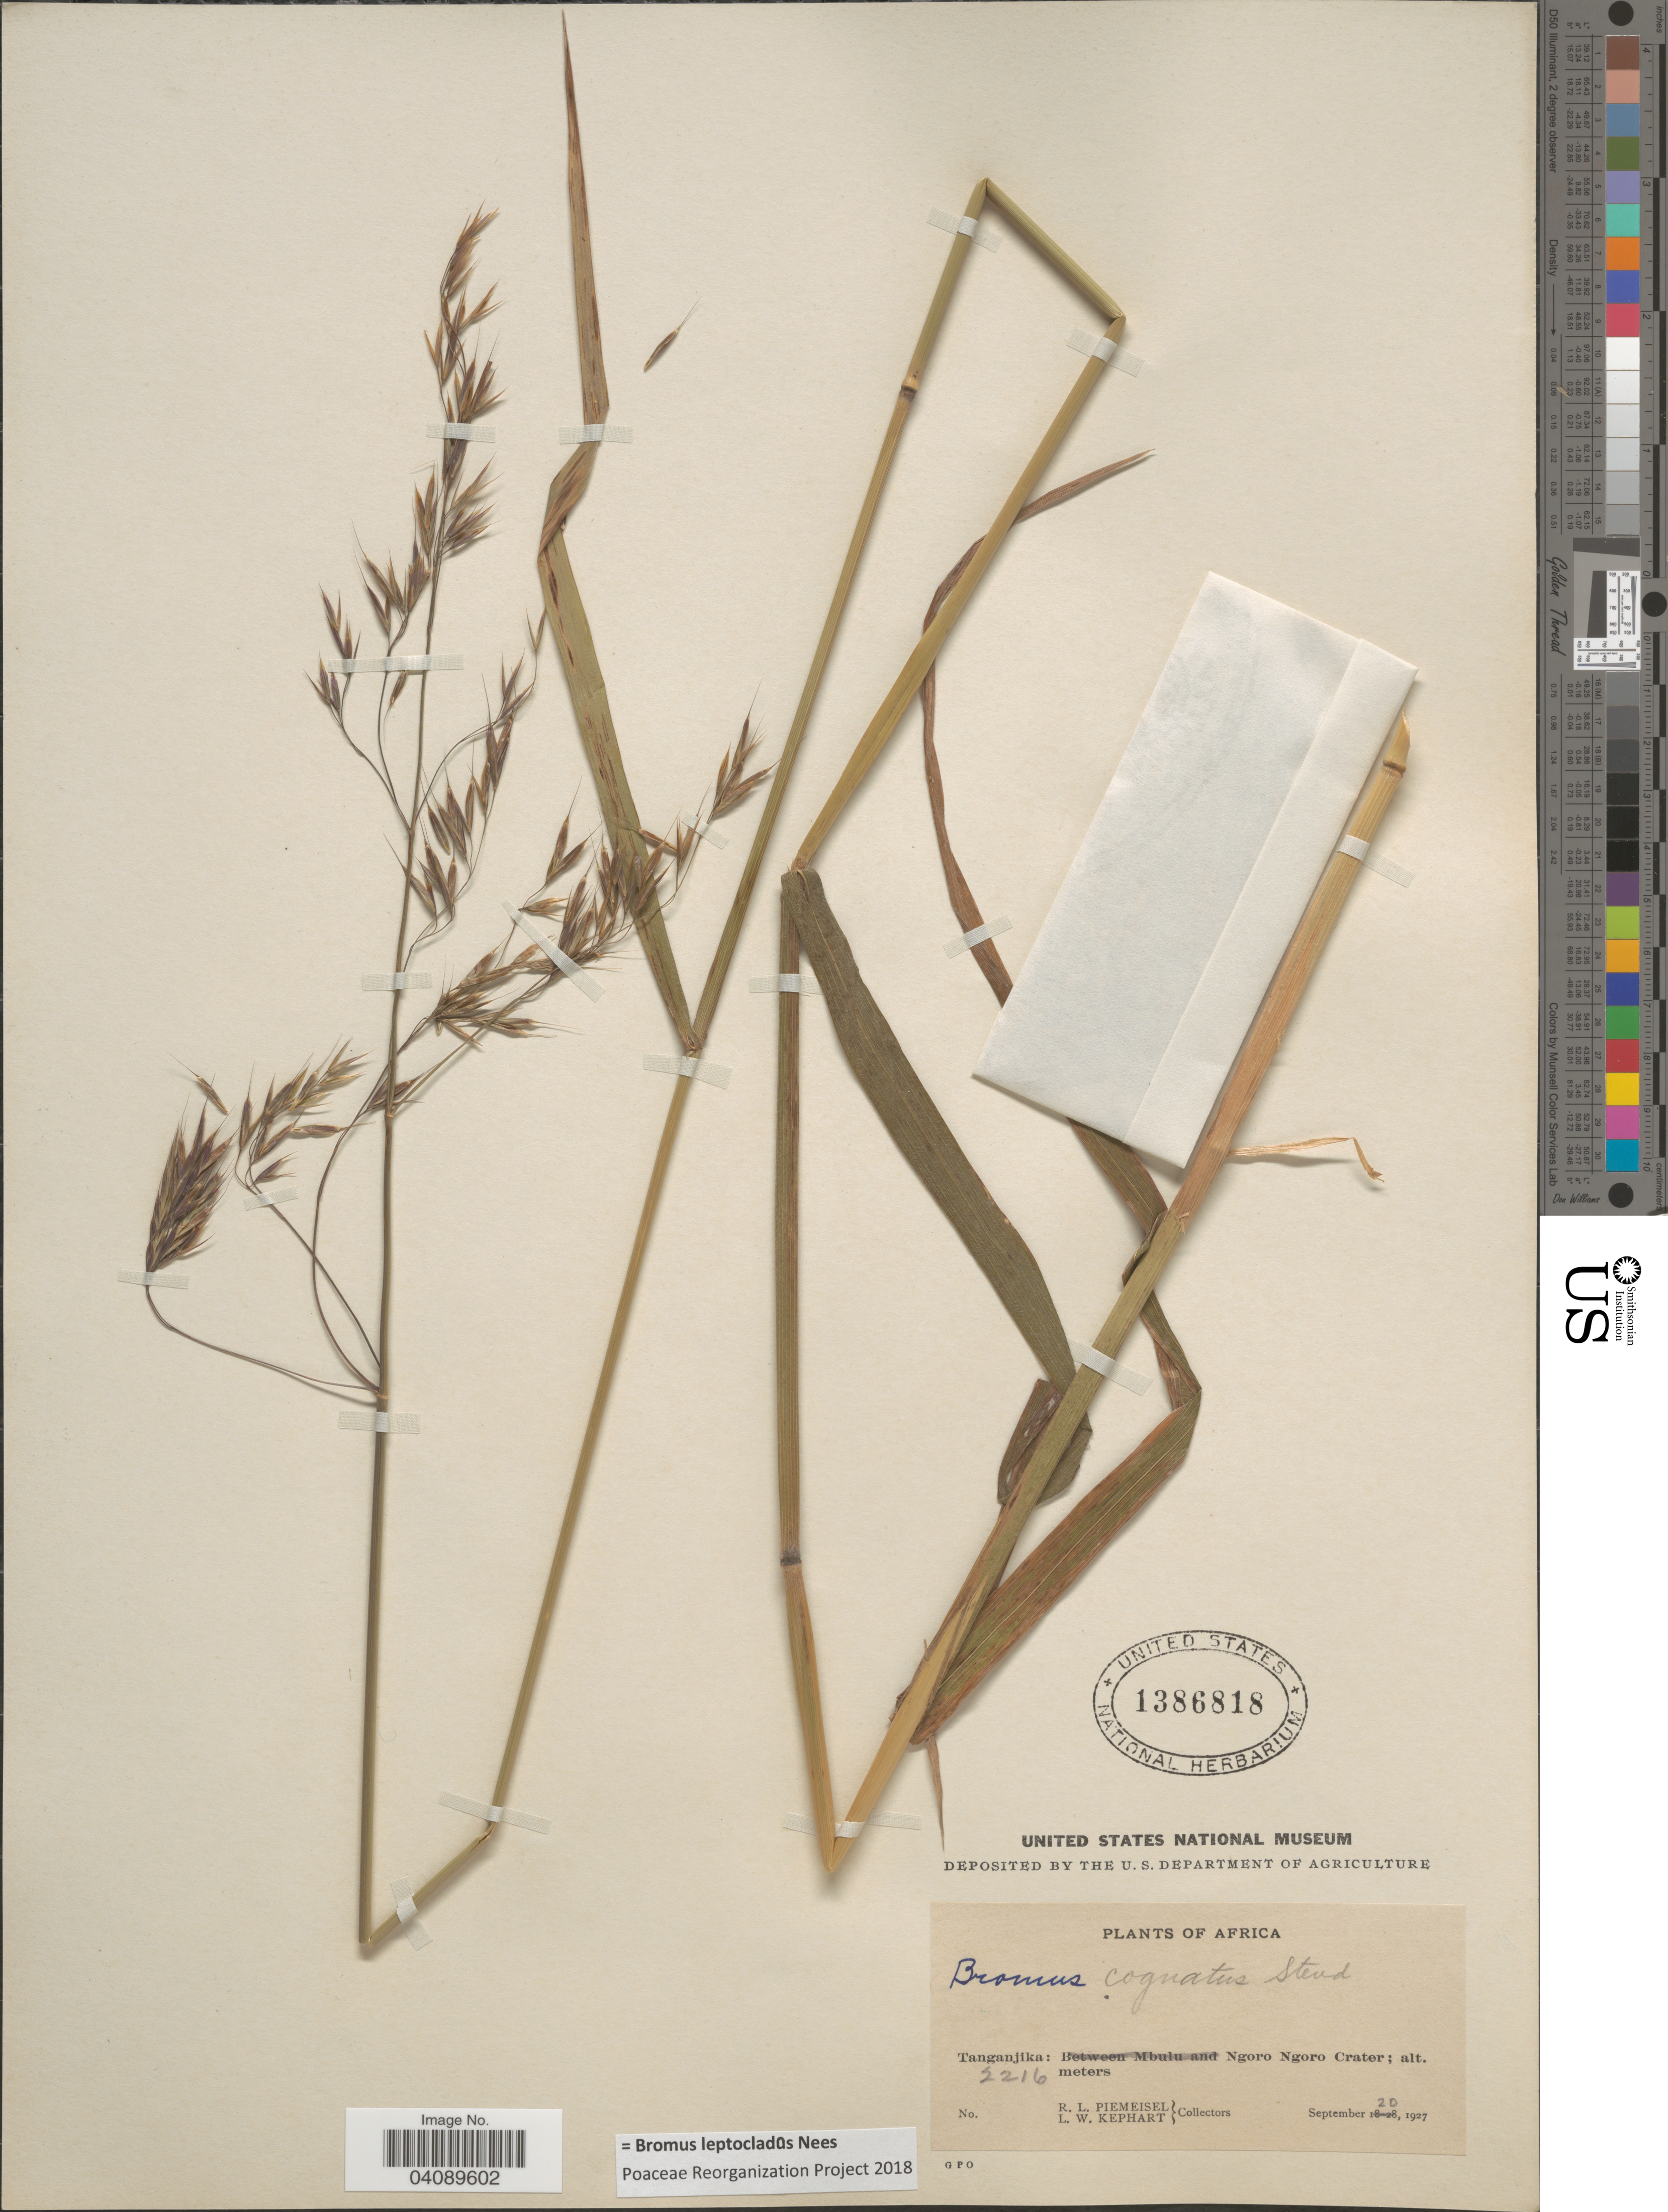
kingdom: Plantae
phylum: Tracheophyta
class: Liliopsida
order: Poales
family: Poaceae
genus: Bromus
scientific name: Bromus leptoclados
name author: Nees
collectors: R. L. Piemeisel & L. W. Kephart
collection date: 1927-09-20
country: Tanzania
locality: Tanganjika: Ngoro Ngoro Crater.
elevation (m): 2216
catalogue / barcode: US 1386818